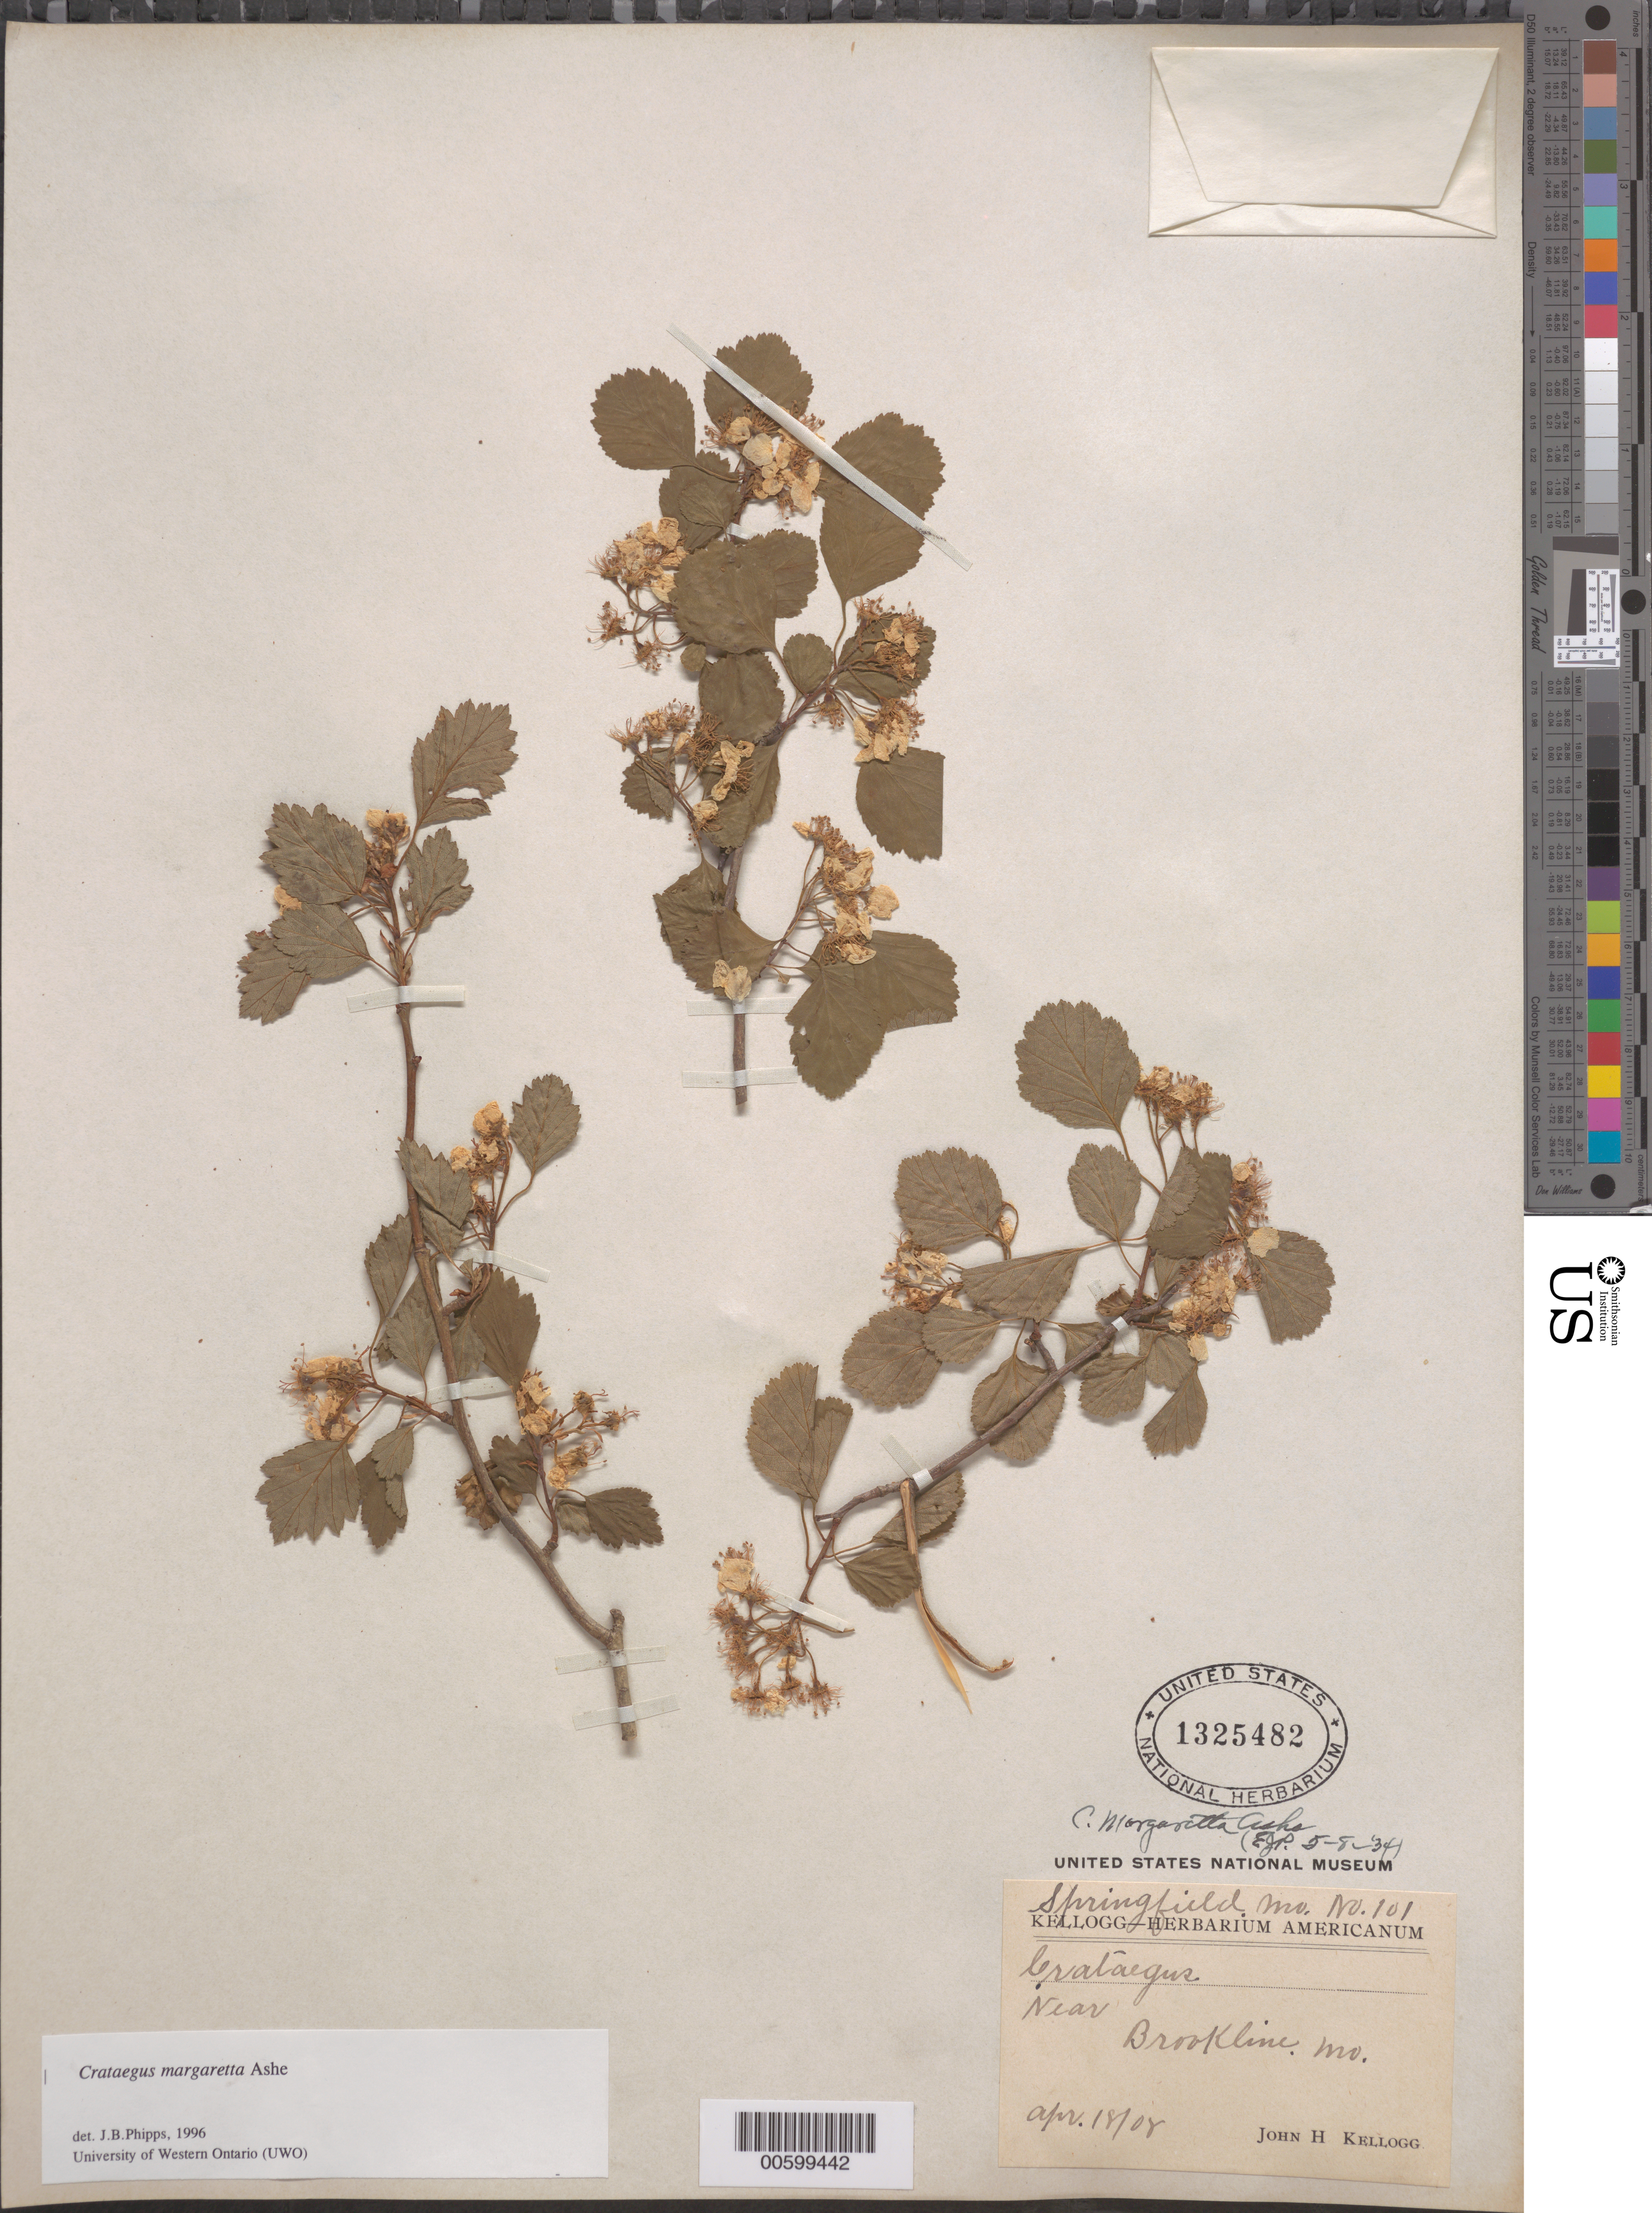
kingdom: Plantae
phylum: Tracheophyta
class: Magnoliopsida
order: Rosales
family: Rosaceae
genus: Crataegus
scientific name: Crataegus margarettae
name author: Ashe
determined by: Palmer, E. J.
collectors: J. H. Kellogg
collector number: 101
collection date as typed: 18 Apr 1908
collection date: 1908-04-18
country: United States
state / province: Missouri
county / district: Greene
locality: Near Brookline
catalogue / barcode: US 1325482